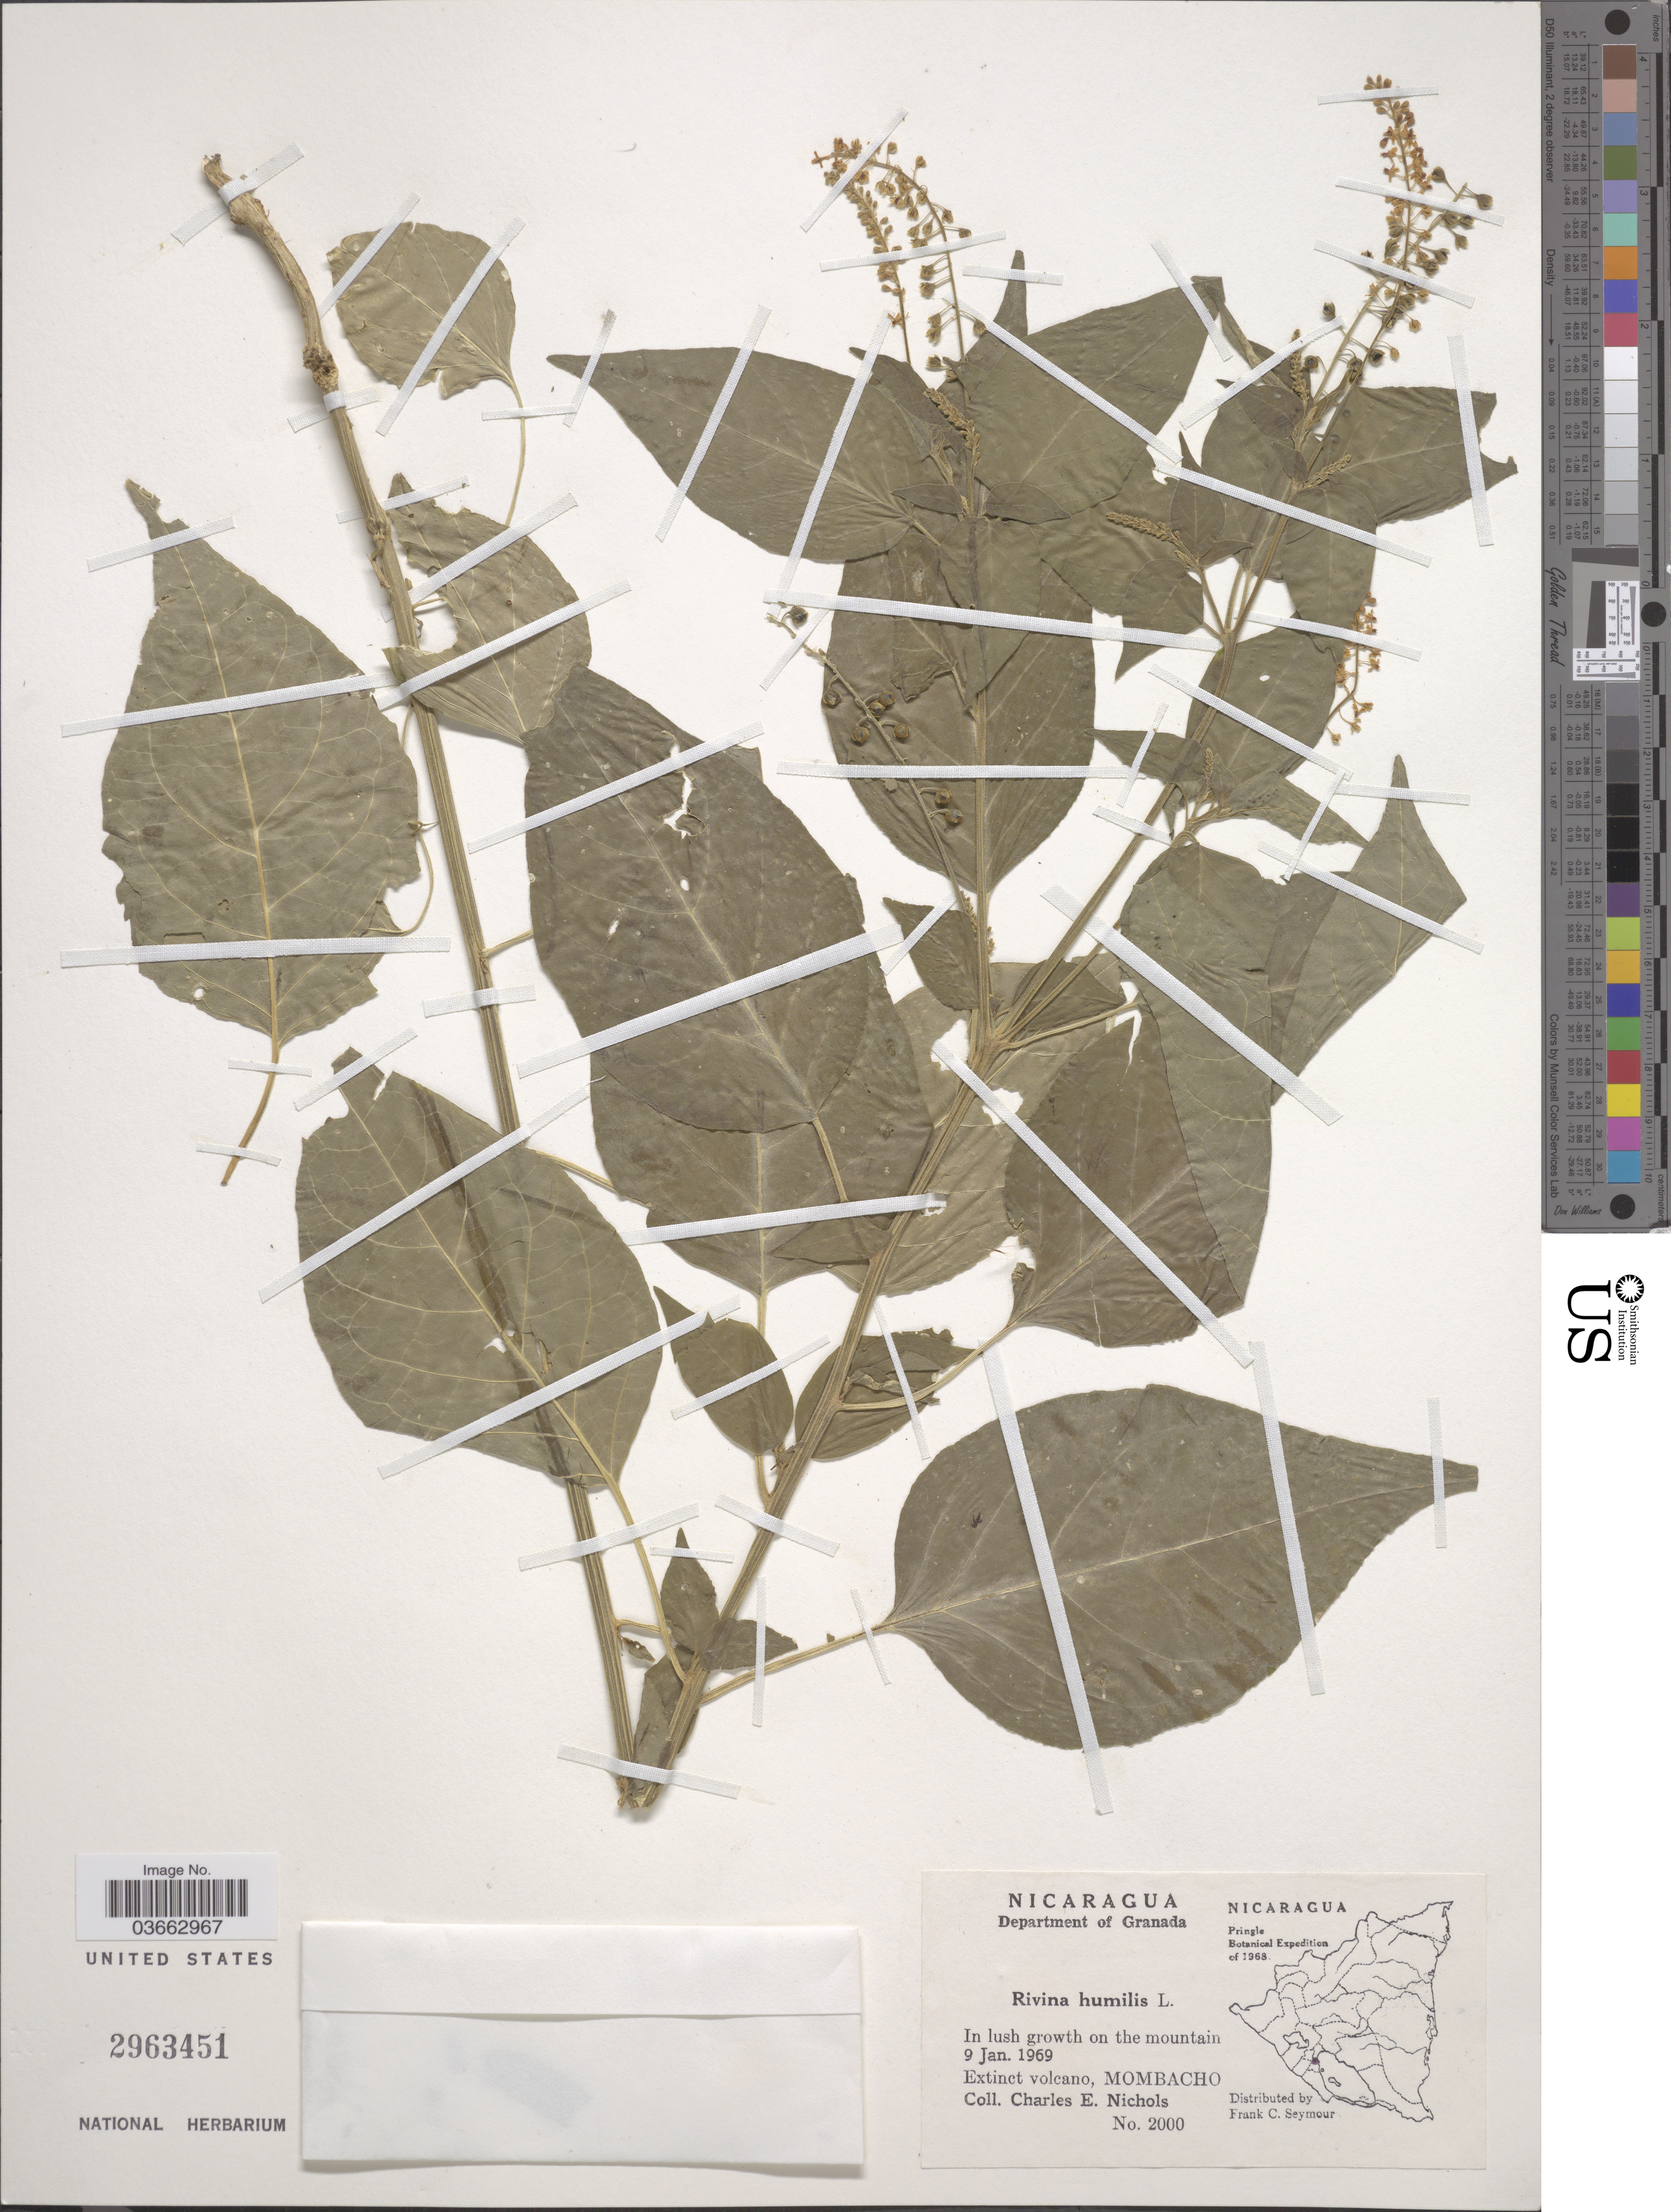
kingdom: Plantae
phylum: Tracheophyta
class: Magnoliopsida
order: Caryophyllales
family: Phytolaccaceae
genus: Rivina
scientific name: Rivina humilis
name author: L.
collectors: C. Nichols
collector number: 2000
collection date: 1969-01-09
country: Nicaragua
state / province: Granada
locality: Department of Granada. Extinct volcano, Mombacho.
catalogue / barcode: US 2963451